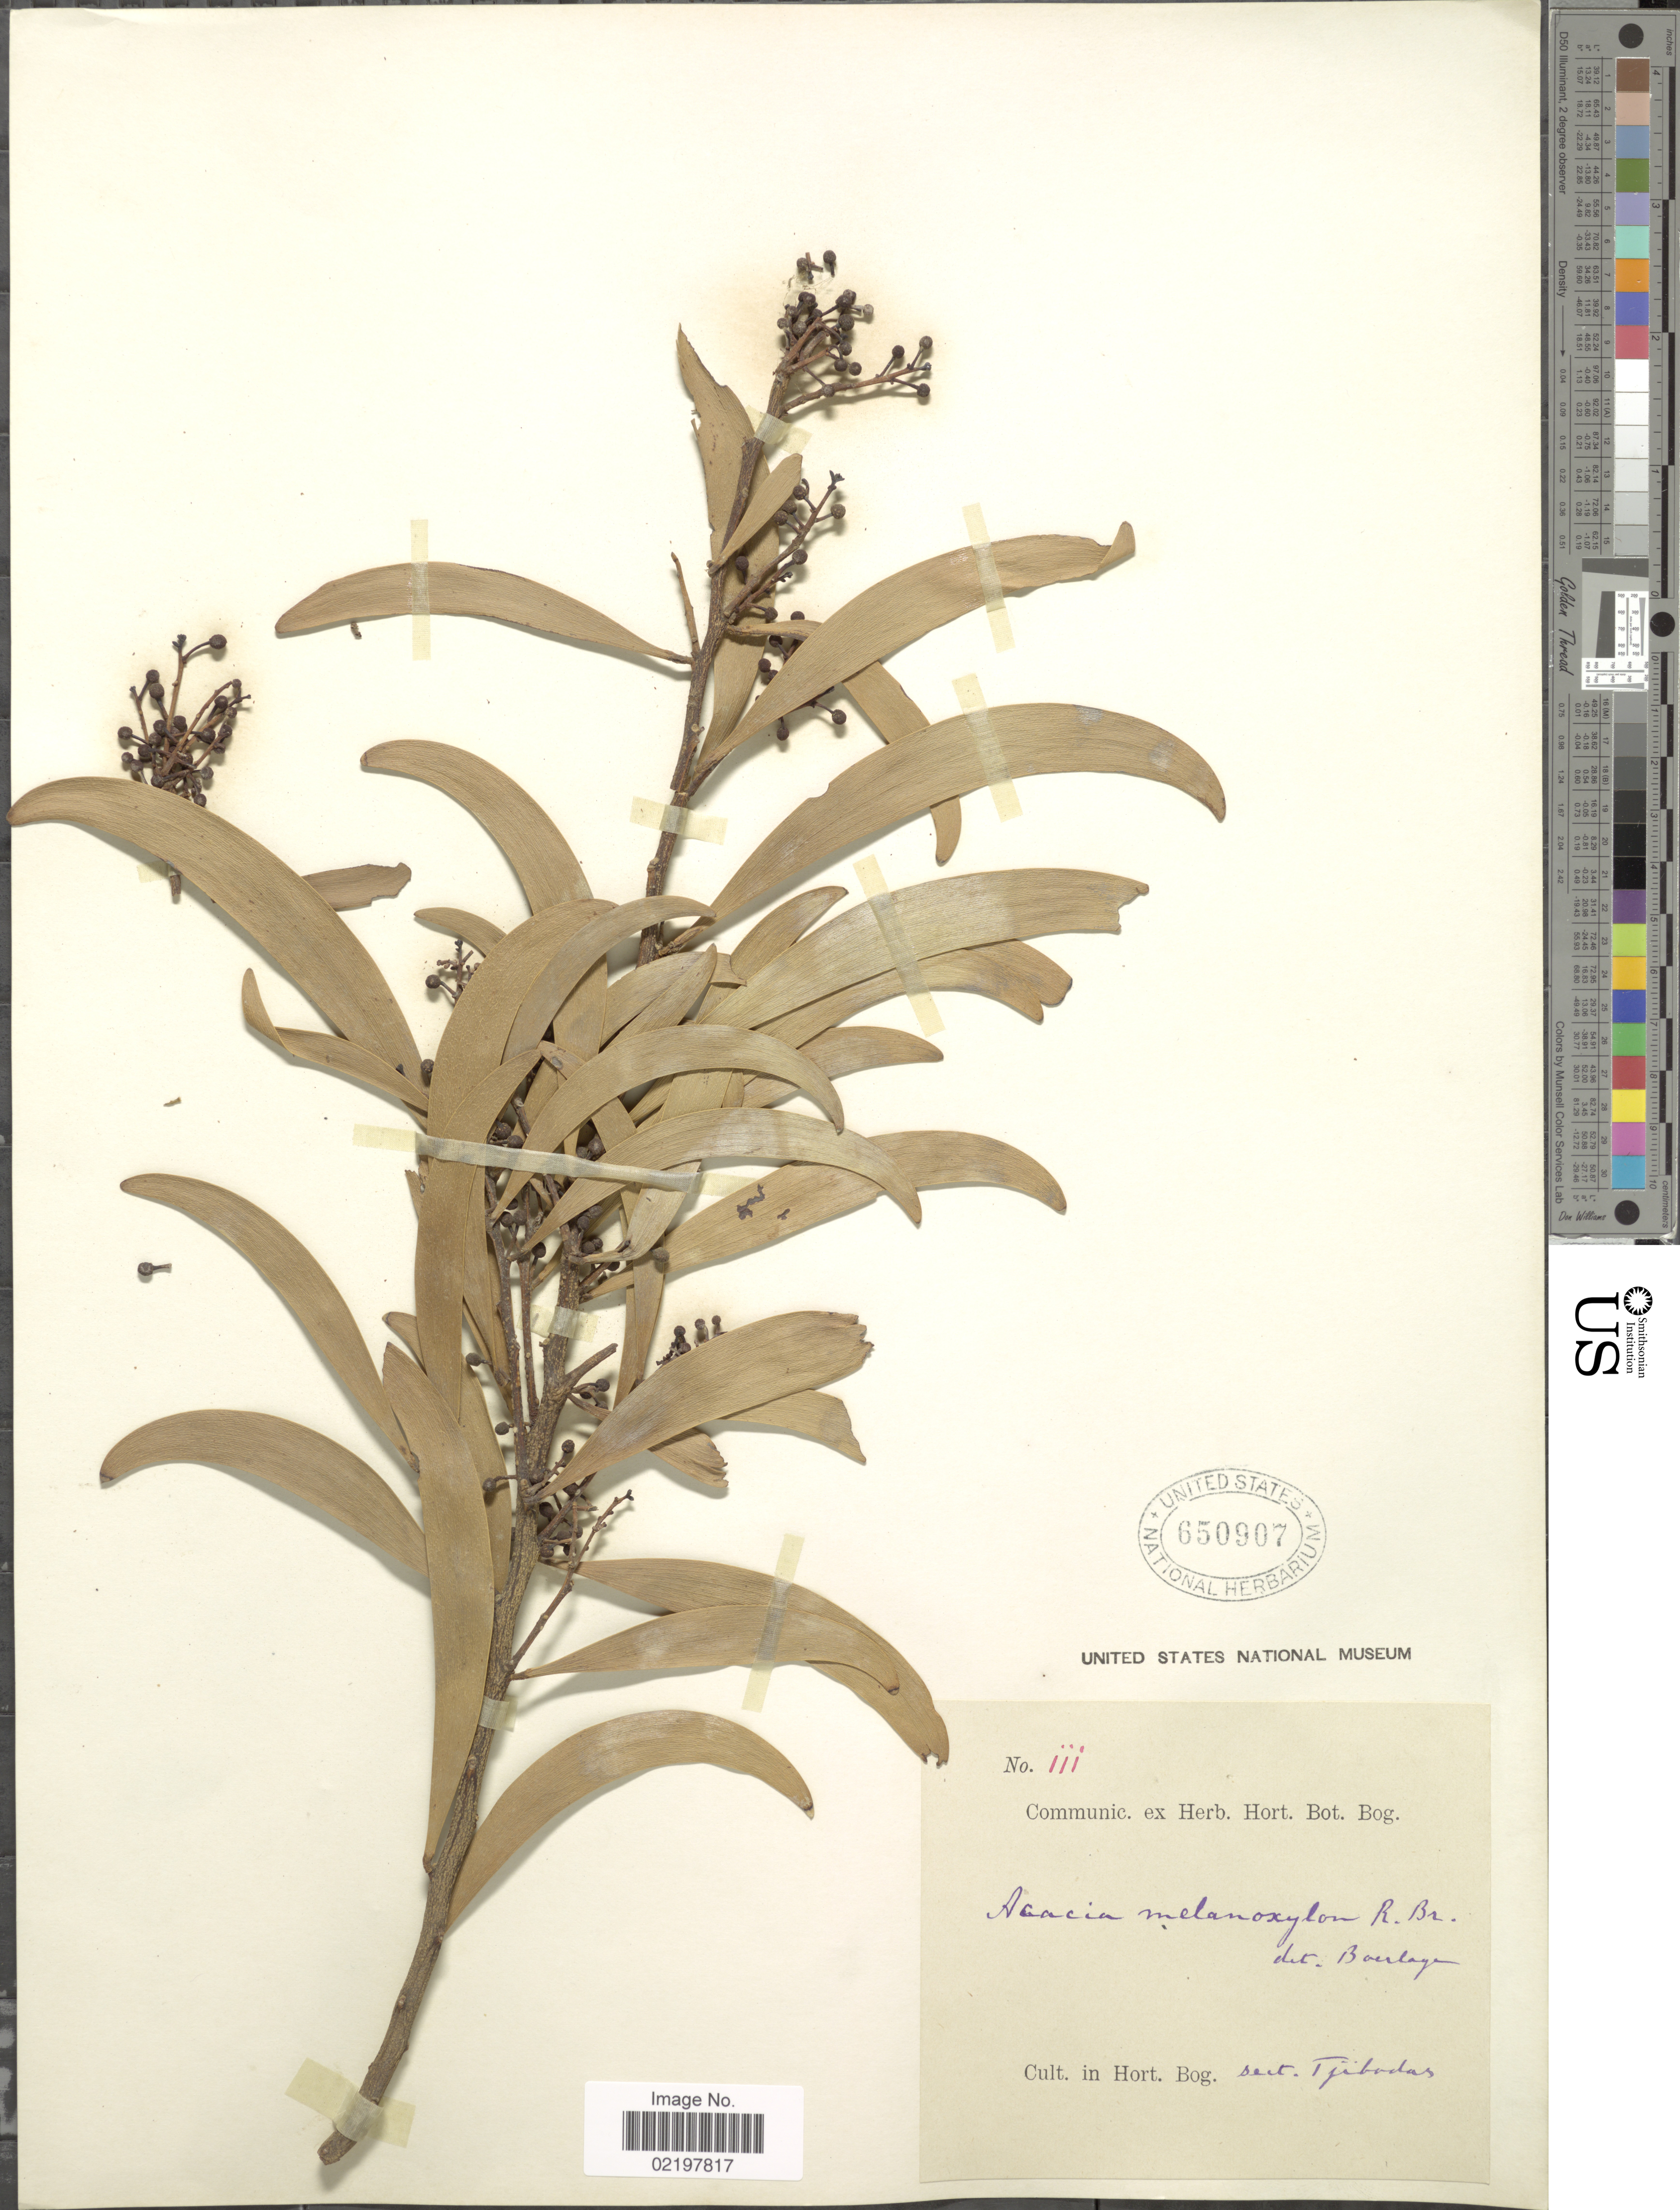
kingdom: Plantae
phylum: Tracheophyta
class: Magnoliopsida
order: Fabales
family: Fabaceae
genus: Acacia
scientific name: Acacia melanoxylon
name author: R. Br.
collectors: Cult. In Hort. Bog.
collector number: III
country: Indonesia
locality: Cult. in Hort. Bog. sect. Tjibodas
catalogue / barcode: US 650907